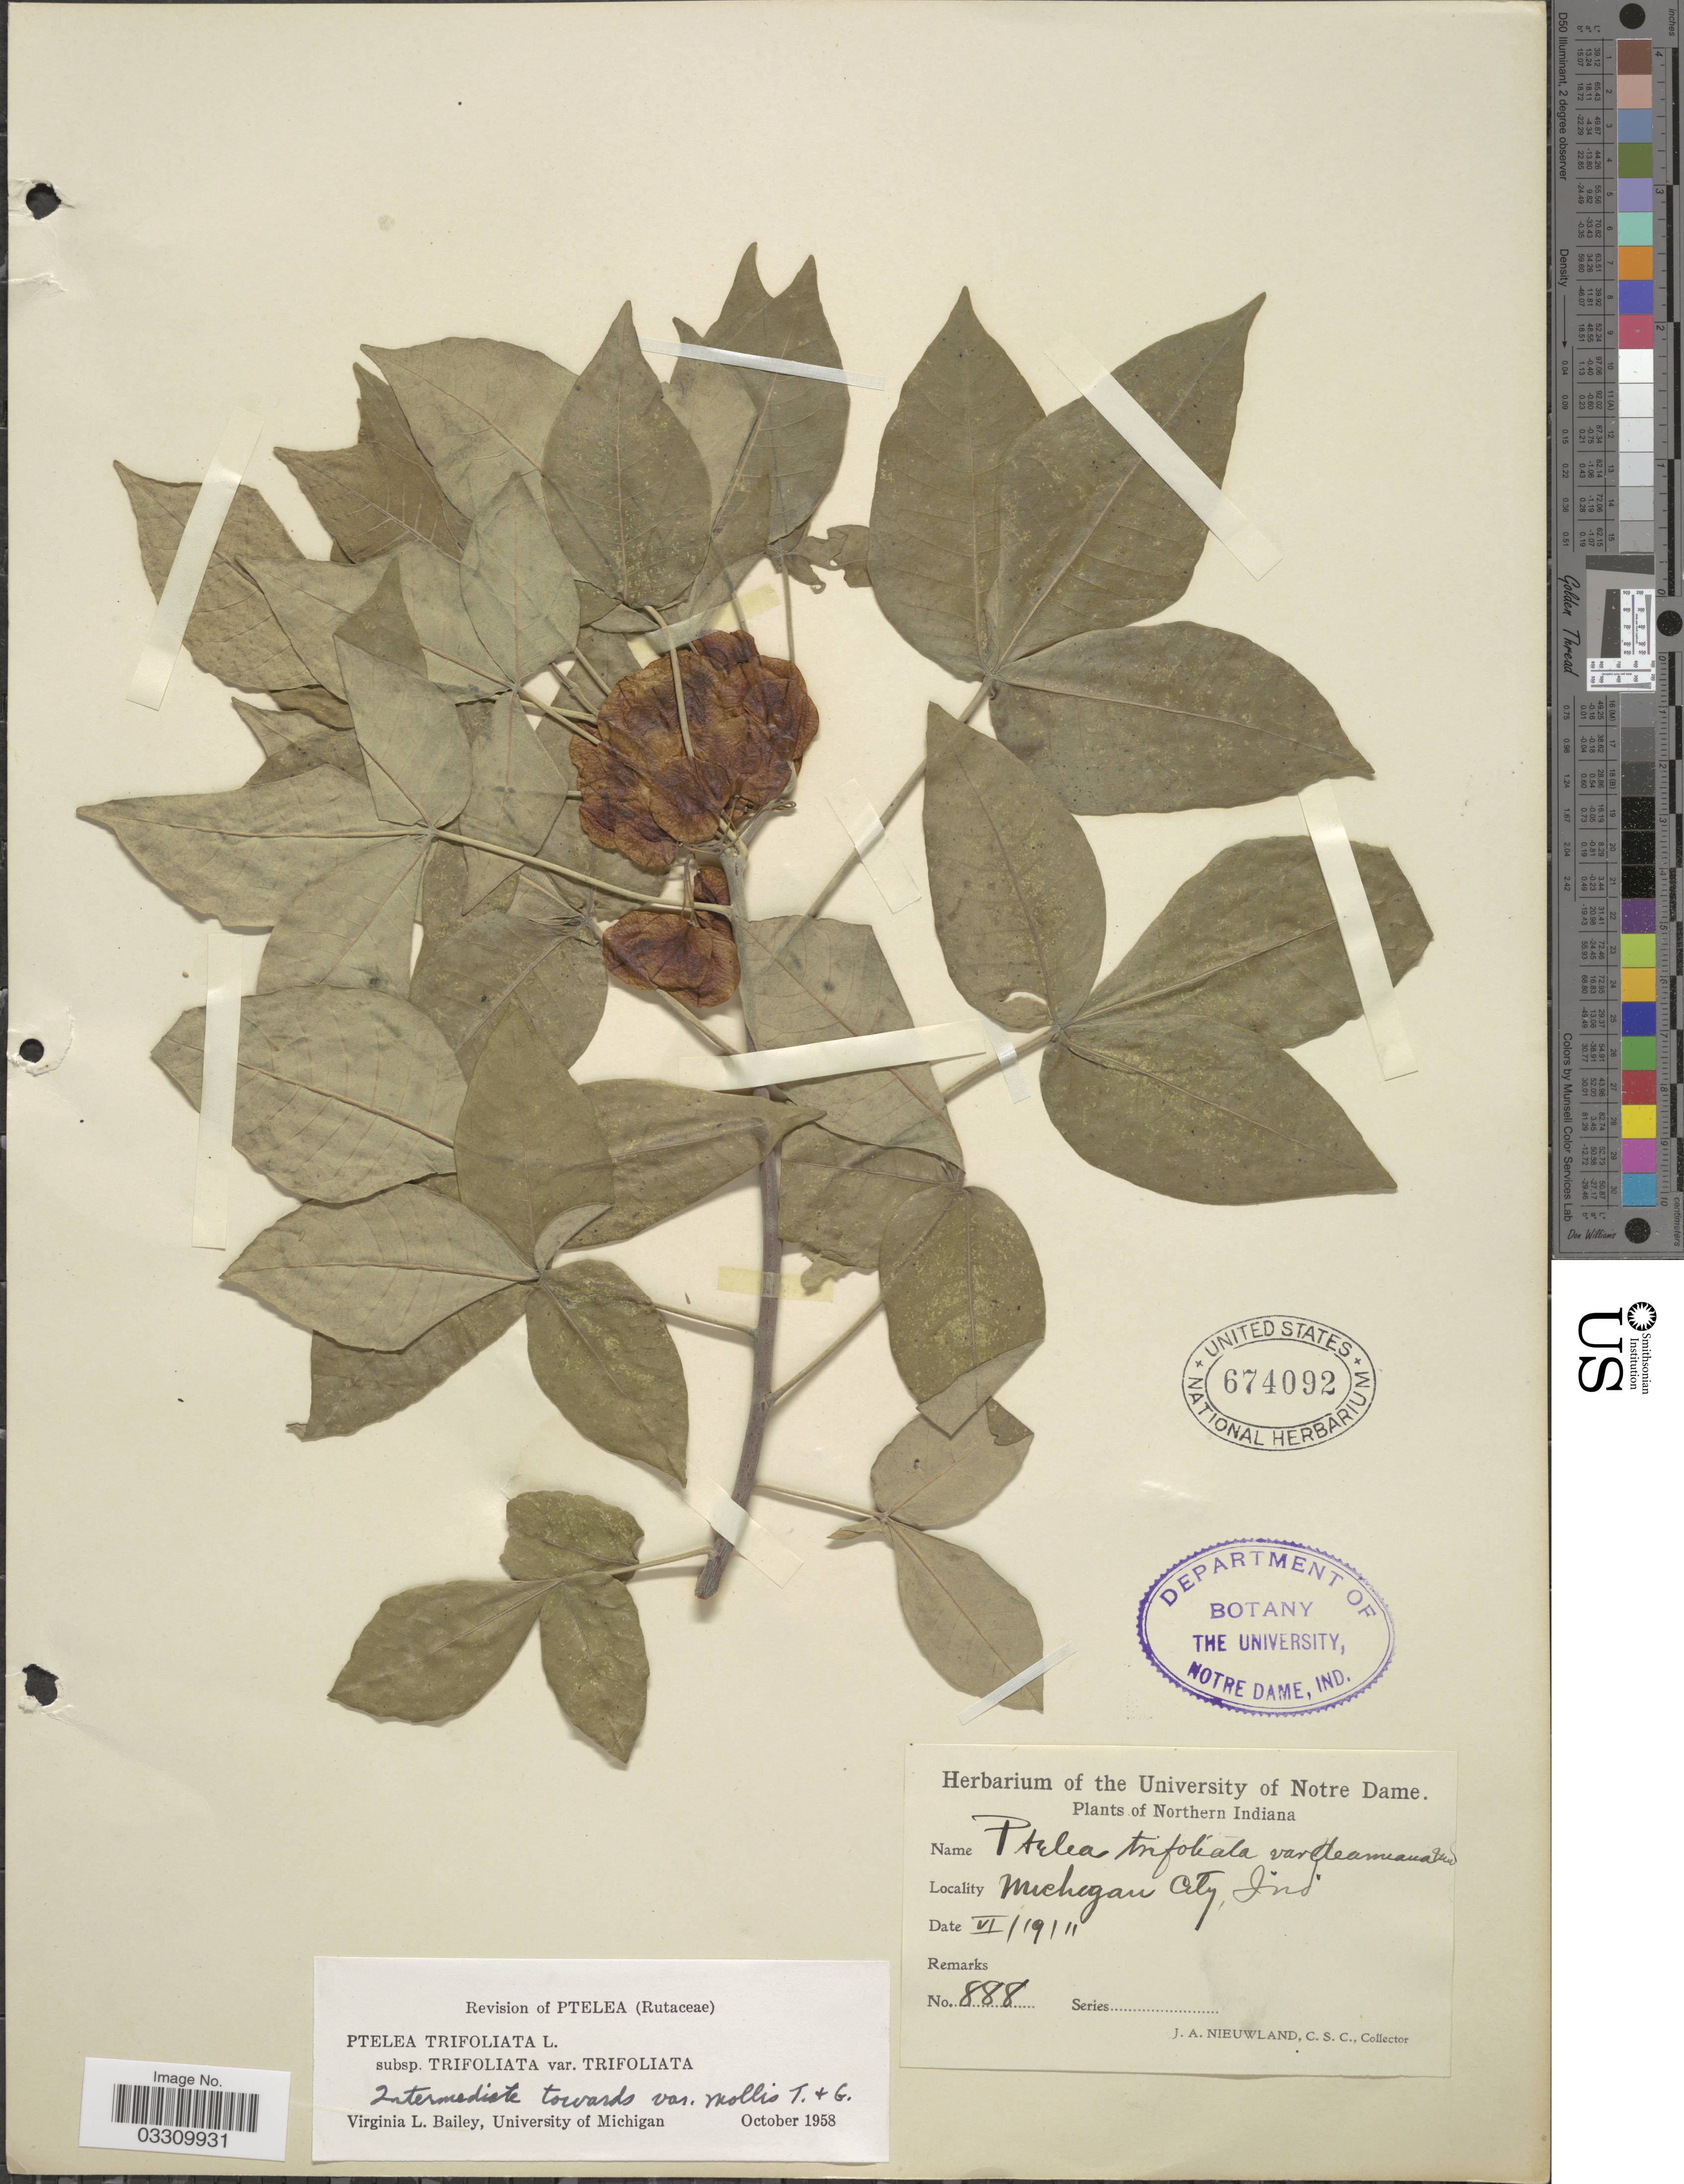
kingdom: Plantae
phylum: Tracheophyta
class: Magnoliopsida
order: Sapindales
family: Rutaceae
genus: Ptelea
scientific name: Ptelea trifoliata subsp. trifoliata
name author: L.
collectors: J. A. Nieuwland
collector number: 888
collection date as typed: Transcribed d/m/y: 19/6/11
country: United States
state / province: Indiana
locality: Northern Indiana. Michigan City.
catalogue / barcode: US 674092